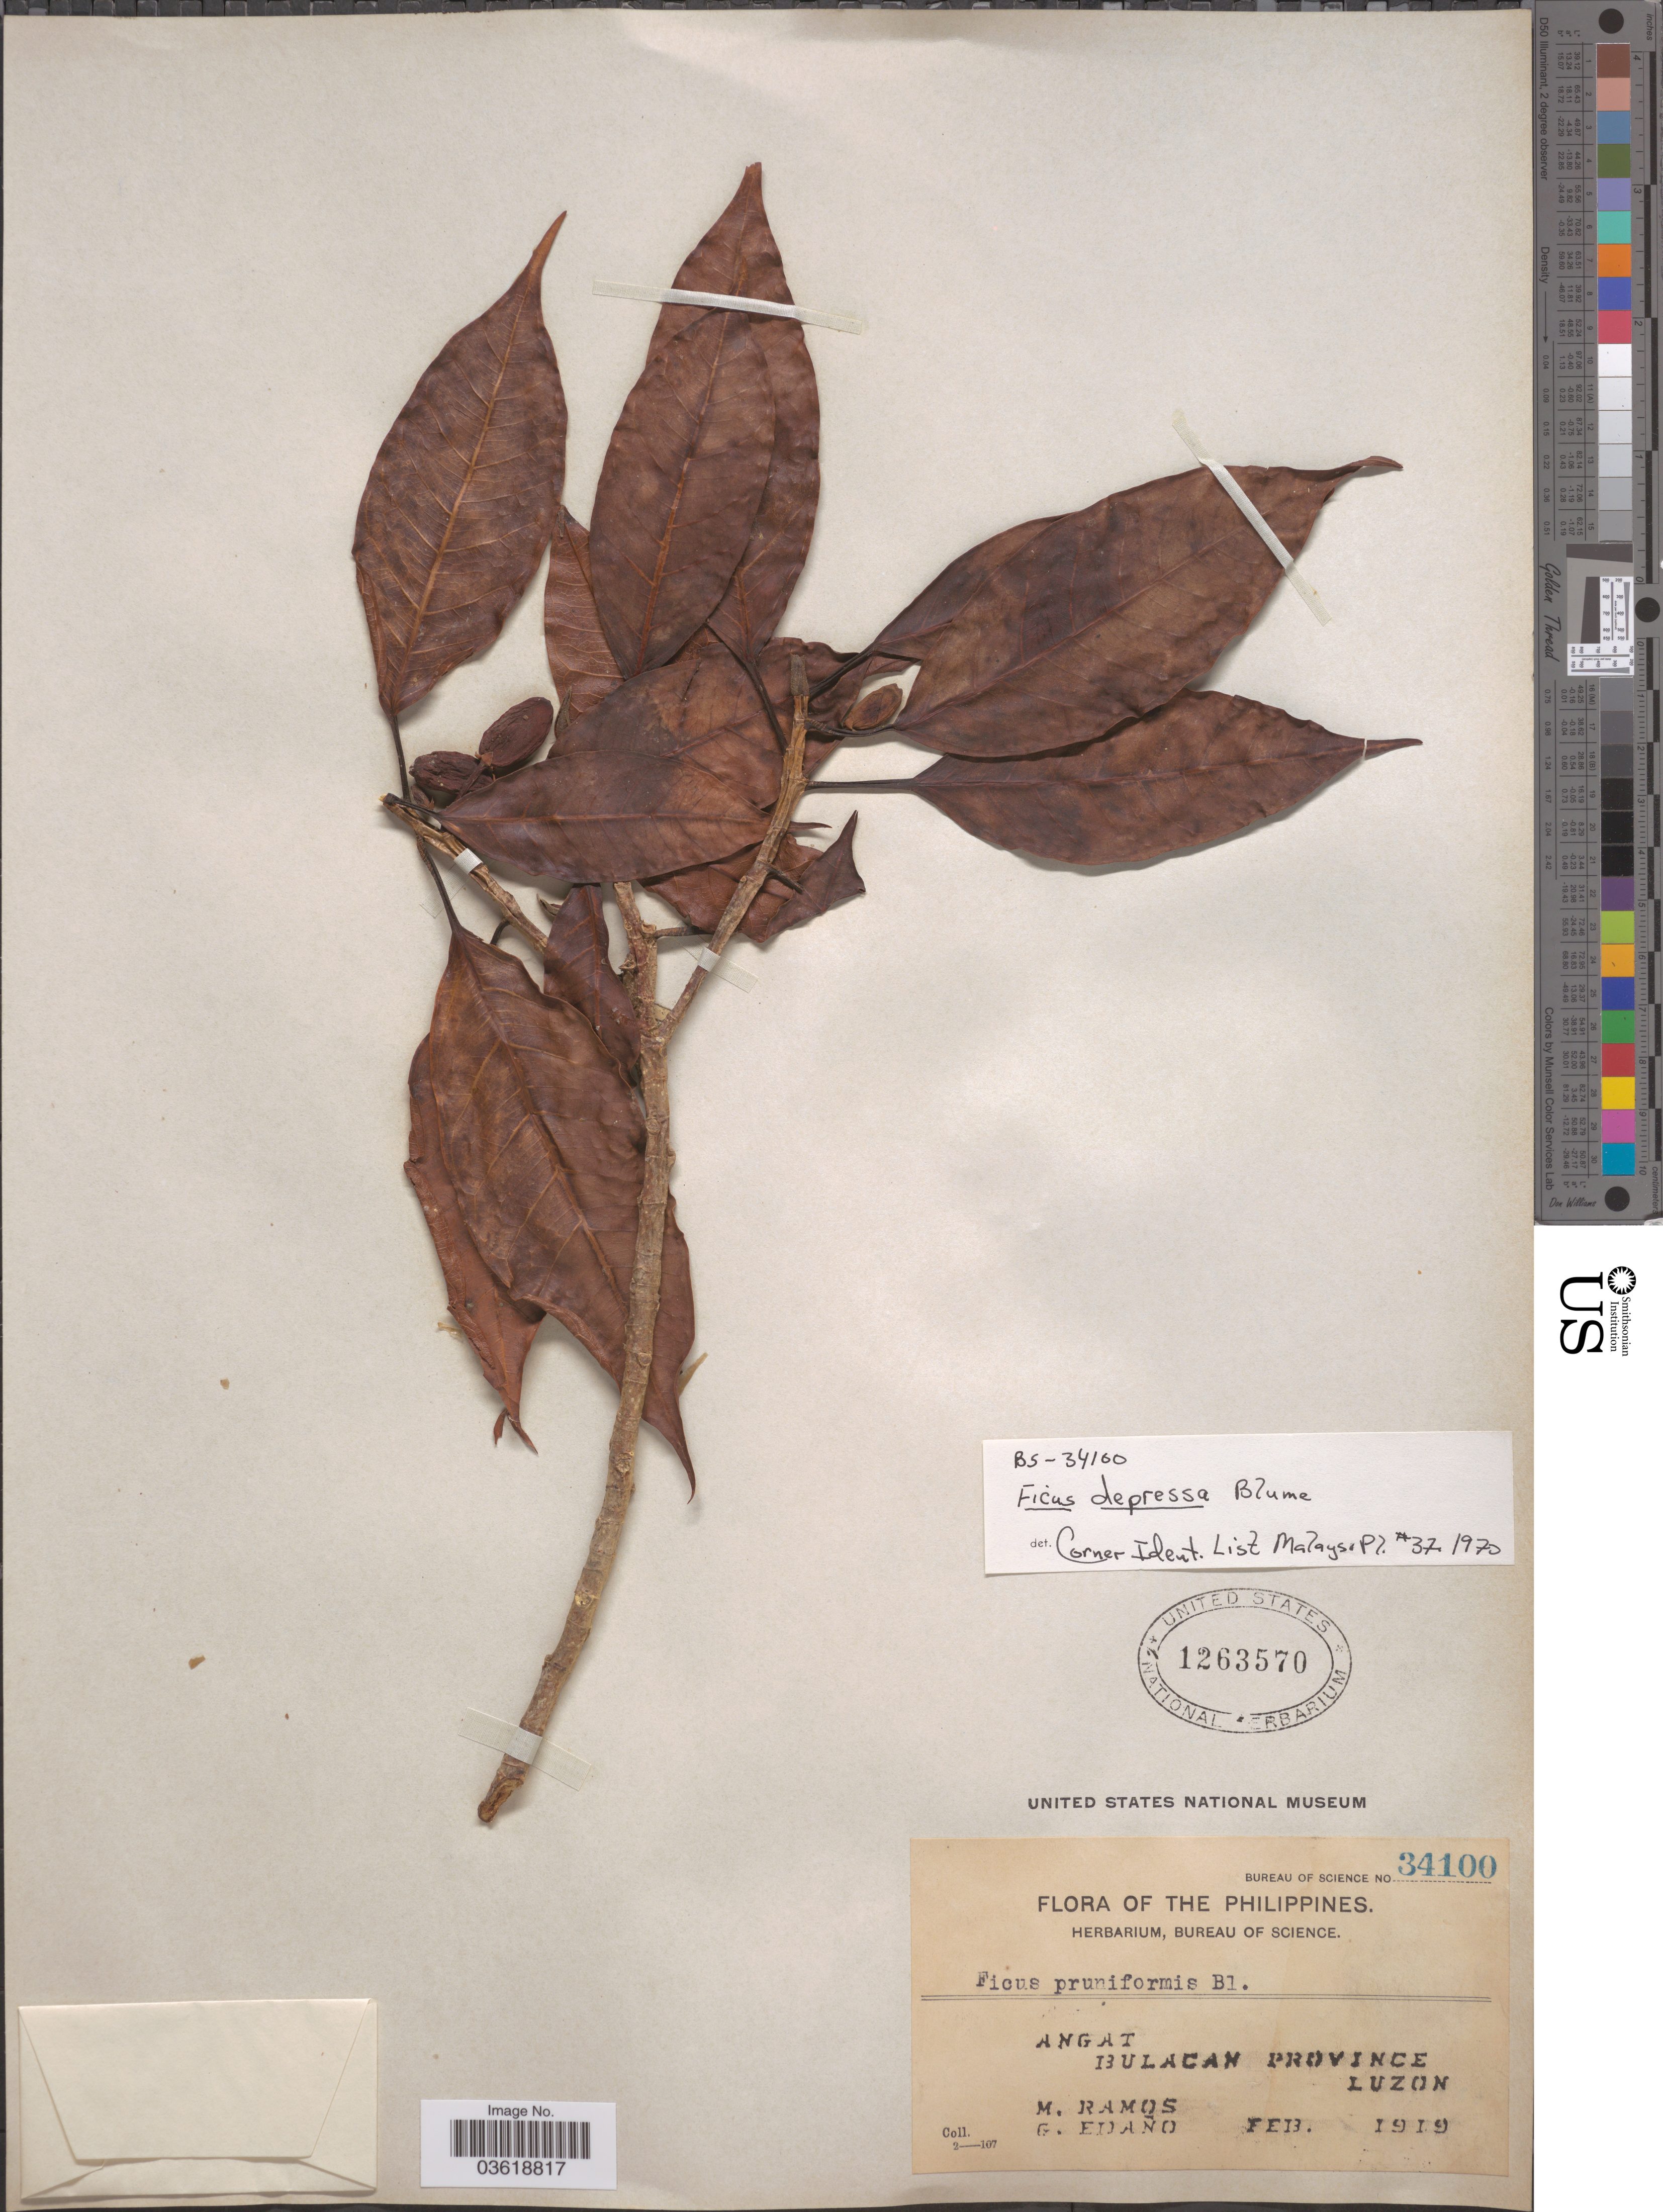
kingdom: Plantae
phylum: Tracheophyta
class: Magnoliopsida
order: Rosales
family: Moraceae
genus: Ficus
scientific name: Ficus depressa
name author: Blume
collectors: M. Ramos & G. Edaño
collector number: Bureau of Science 34100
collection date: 1919-02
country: Philippines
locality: Angat. Bulacan Province. Luzon.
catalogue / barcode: US 1263570